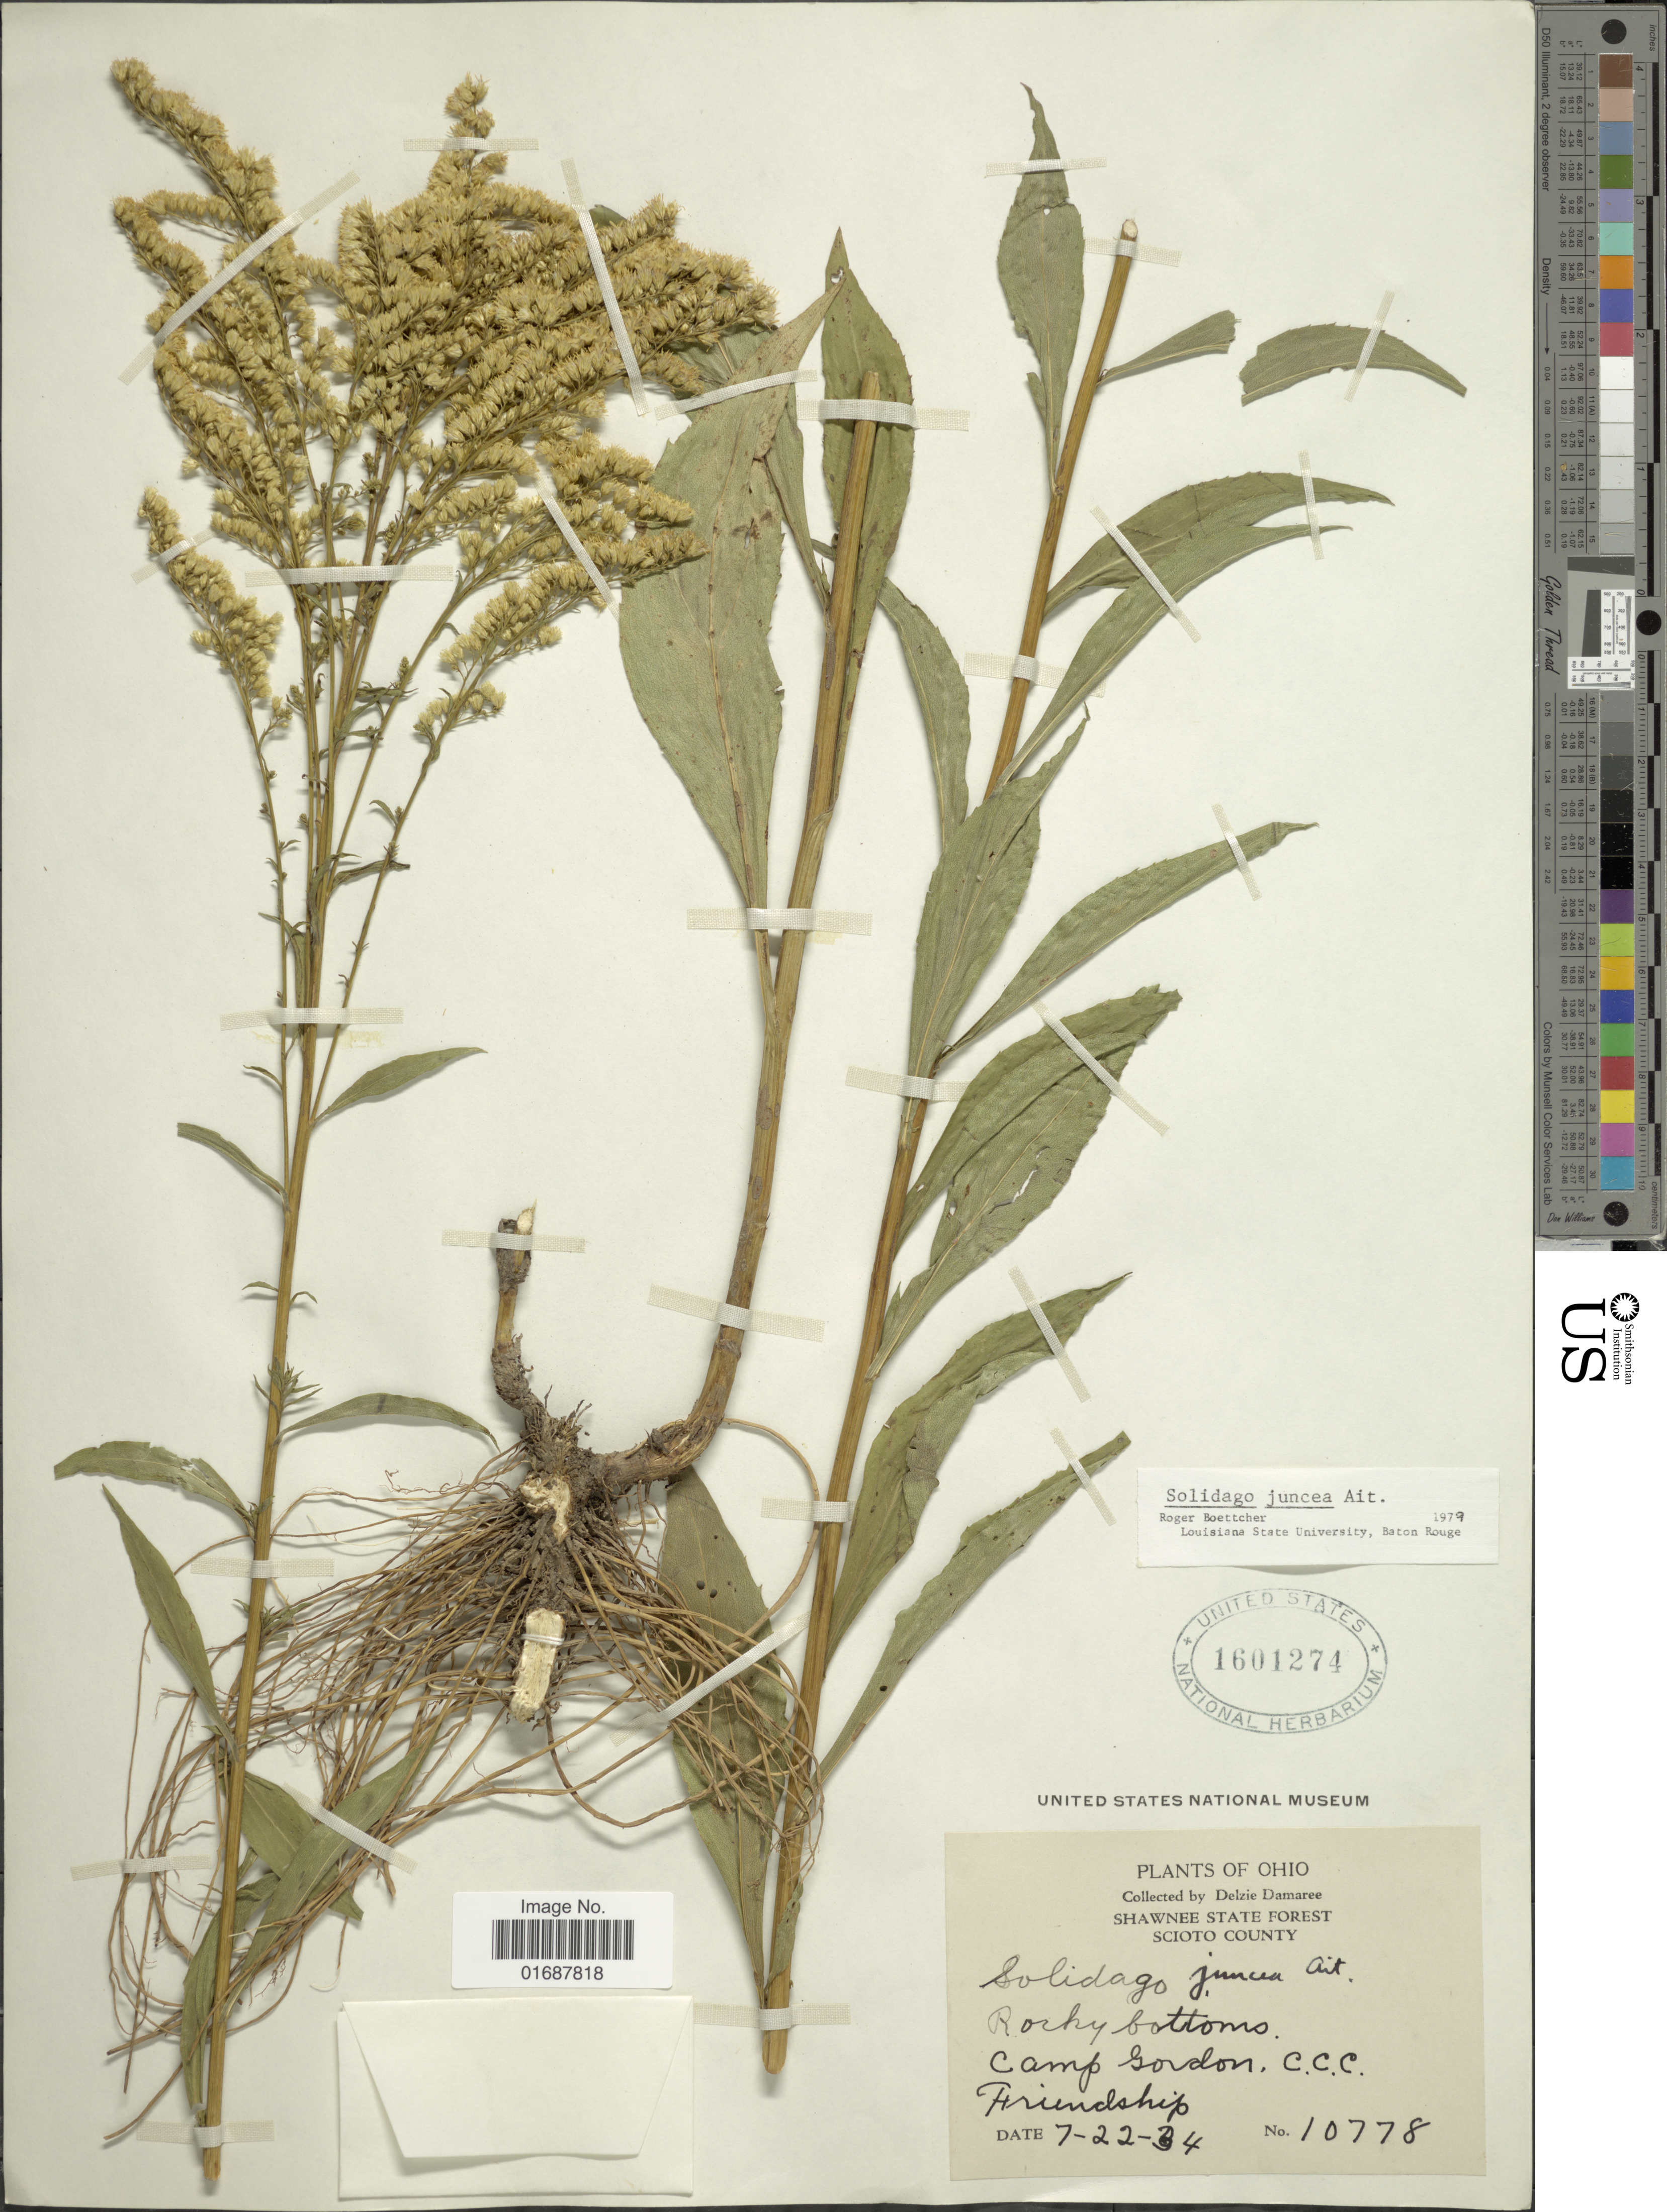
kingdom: Plantae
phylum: Tracheophyta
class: Magnoliopsida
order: Asterales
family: Asteraceae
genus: Solidago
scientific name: Solidago juncea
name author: Aiton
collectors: D. Demaree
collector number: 10778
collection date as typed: Transcribed d/m/y: 22/7/34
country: United States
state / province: Ohio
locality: Shawnee State Forest. Scioto County. Camp Gordon, C.C.C. Friendship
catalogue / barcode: US 1601274